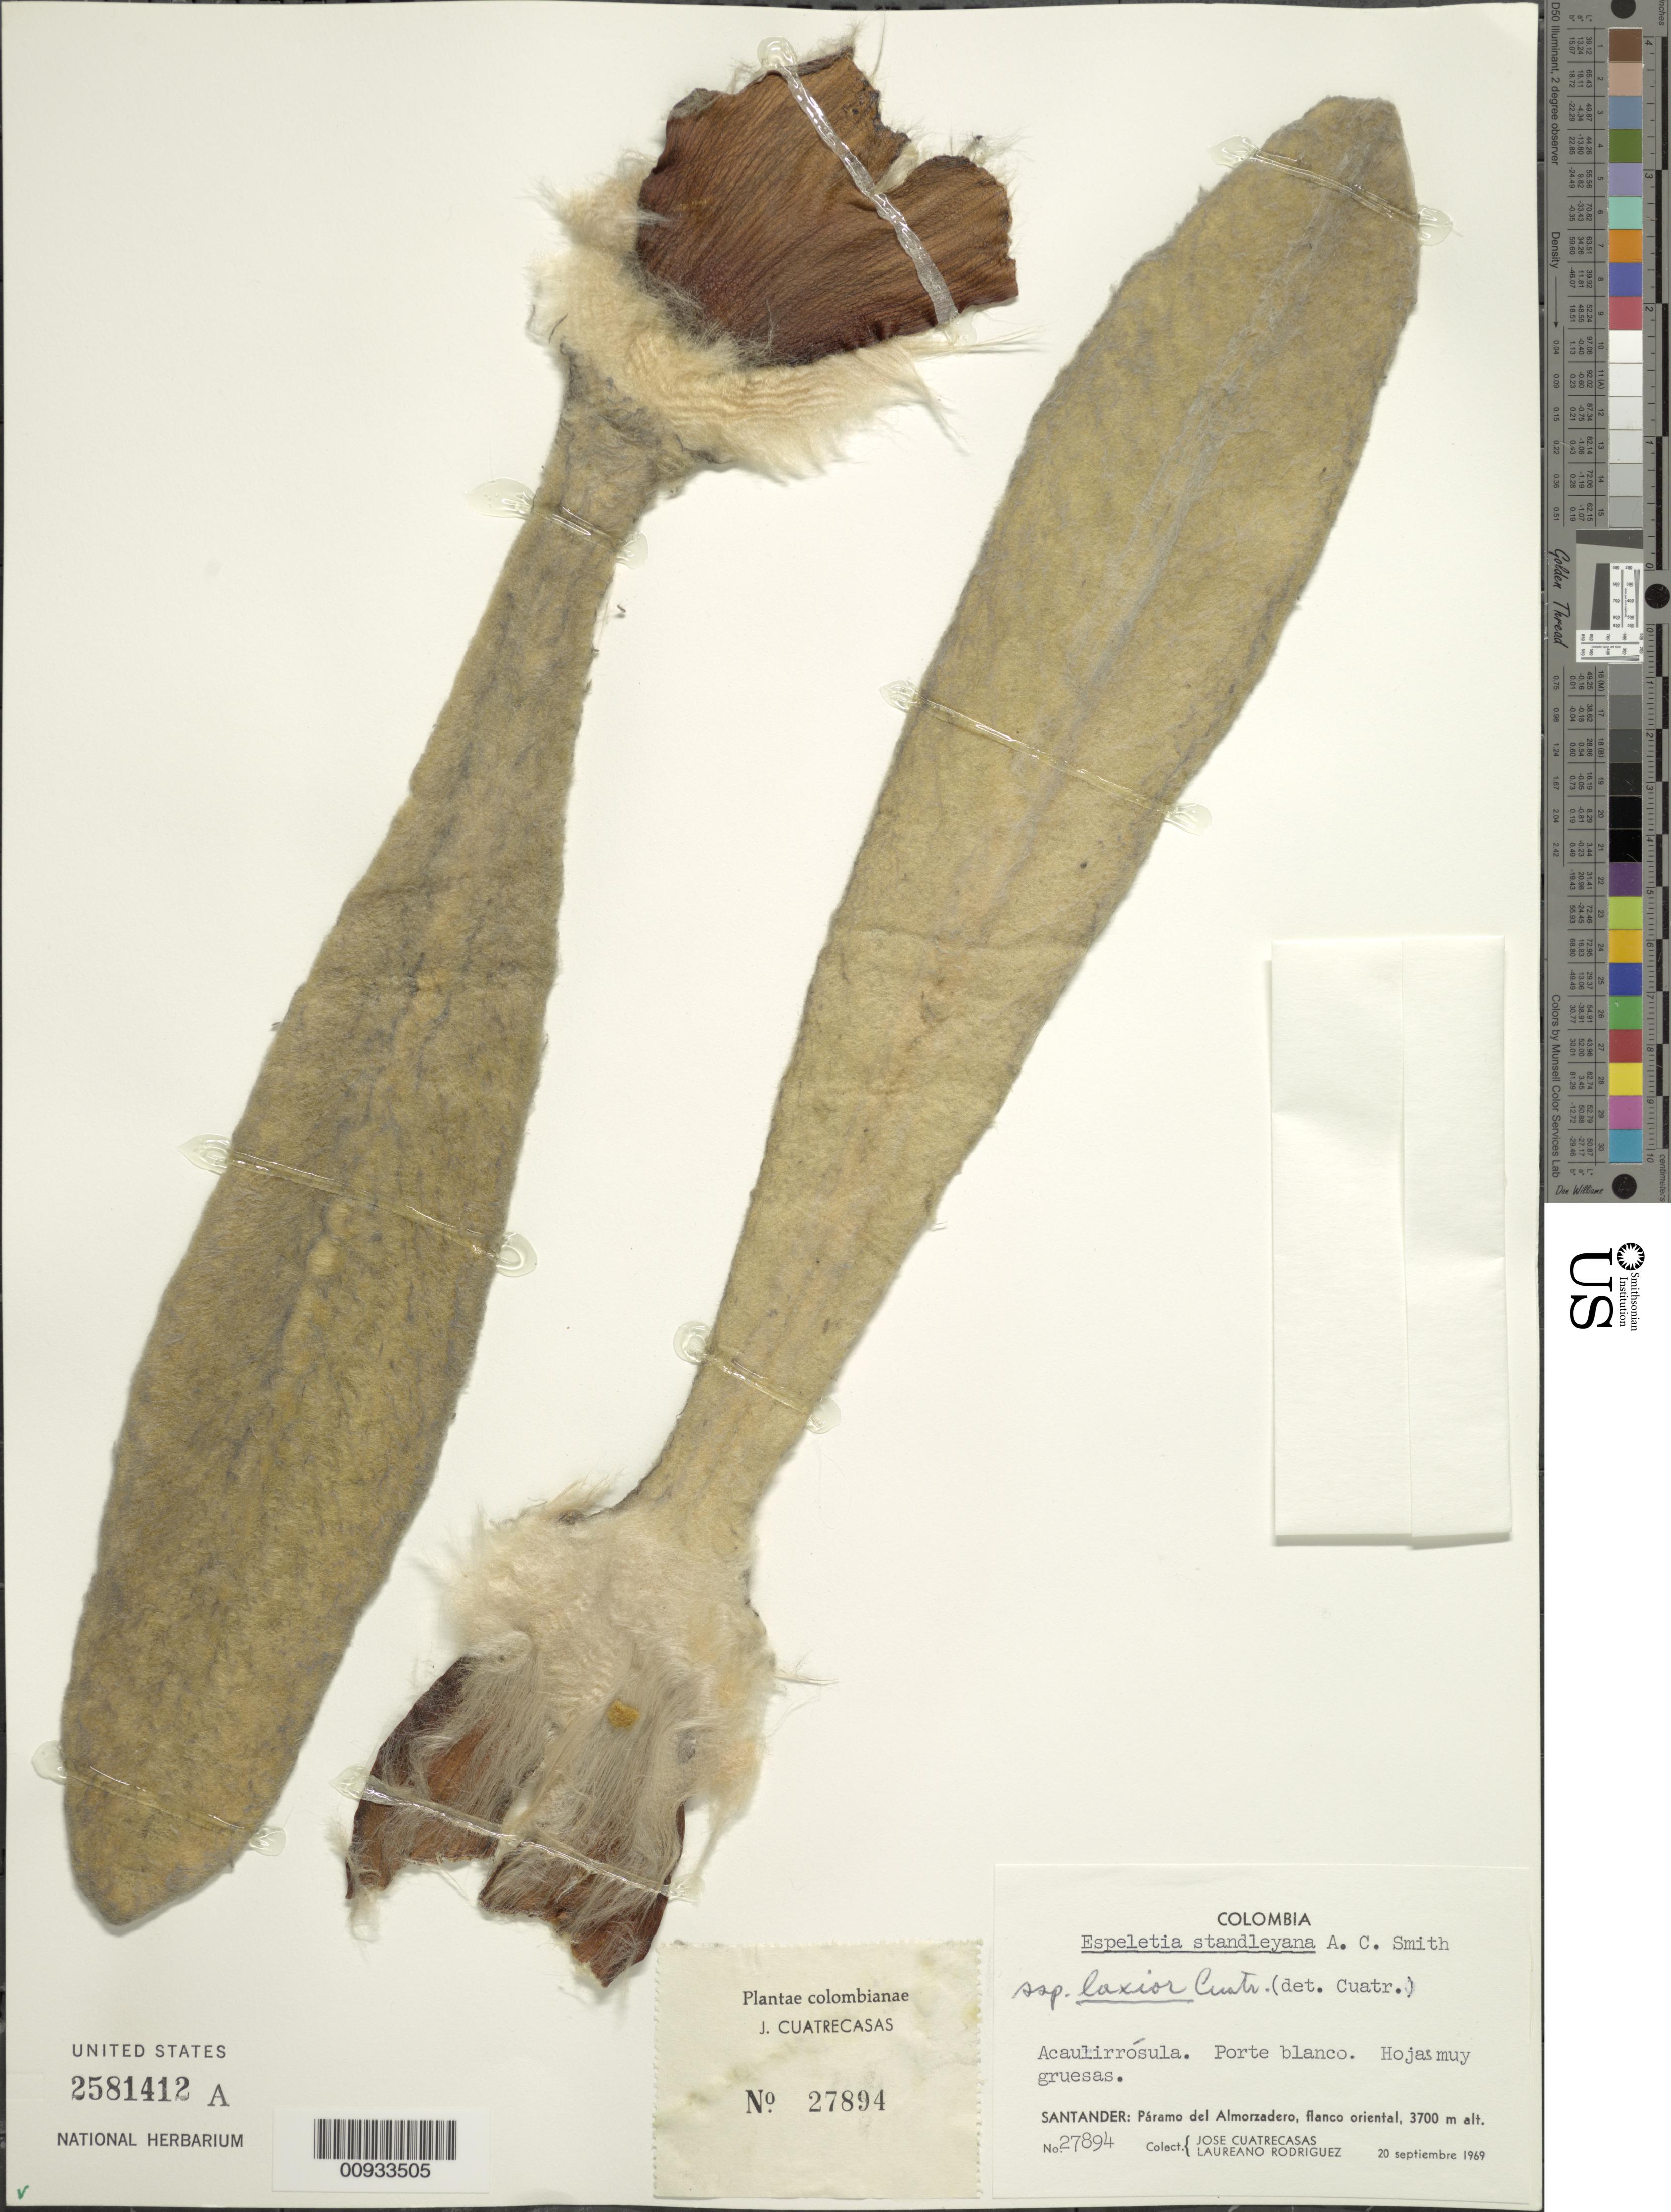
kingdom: Plantae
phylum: Tracheophyta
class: Magnoliopsida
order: Asterales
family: Asteraceae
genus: Espeletia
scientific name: Espeletia standleyana var. laxior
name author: Cuatrec.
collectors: J. Cuatrecasas & L. Rodriguez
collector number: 27894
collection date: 1969-09-20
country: Colombia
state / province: Santander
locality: Paramo de Almorzadero, flanco oriental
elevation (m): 3700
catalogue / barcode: US 2581412A